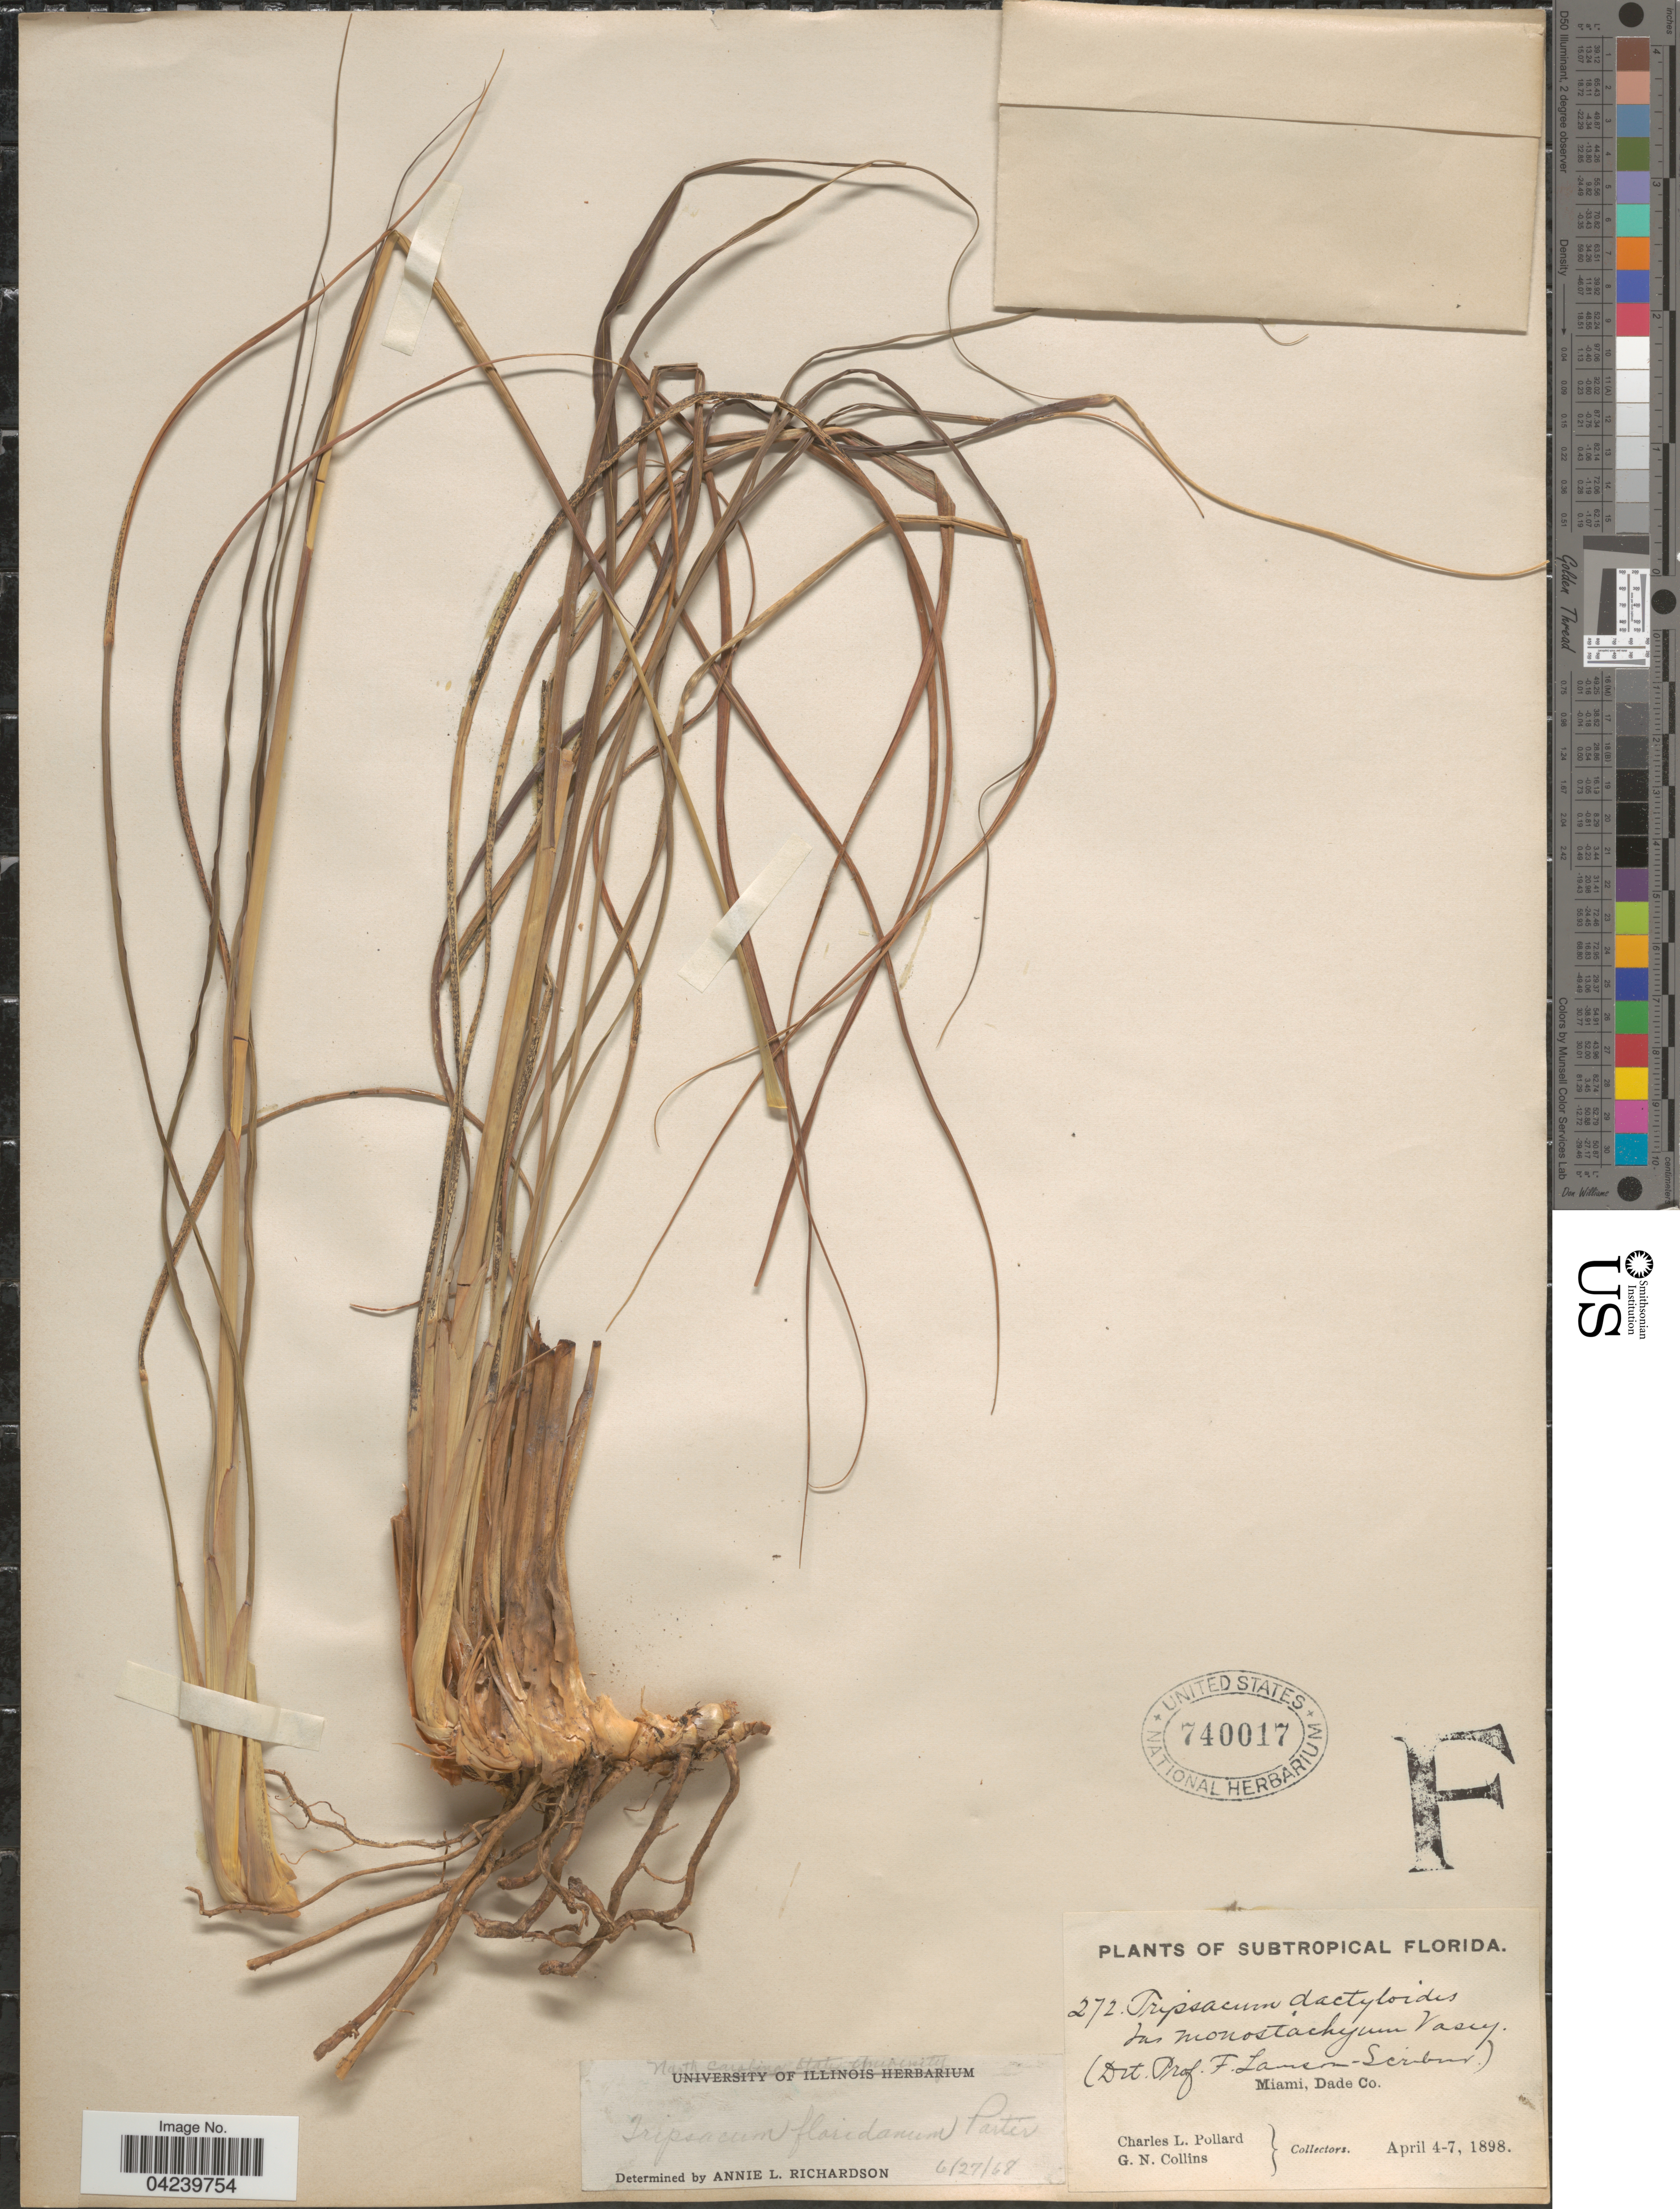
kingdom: Plantae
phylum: Tracheophyta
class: Liliopsida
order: Poales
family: Poaceae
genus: Tripsacum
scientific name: Tripsacum dactyloides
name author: (L.) L.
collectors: C. L. Pollard & G. Collins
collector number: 272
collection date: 1898-04-04/1898-04-07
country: United States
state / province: Florida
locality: Miami, Dade Co.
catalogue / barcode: US 740017